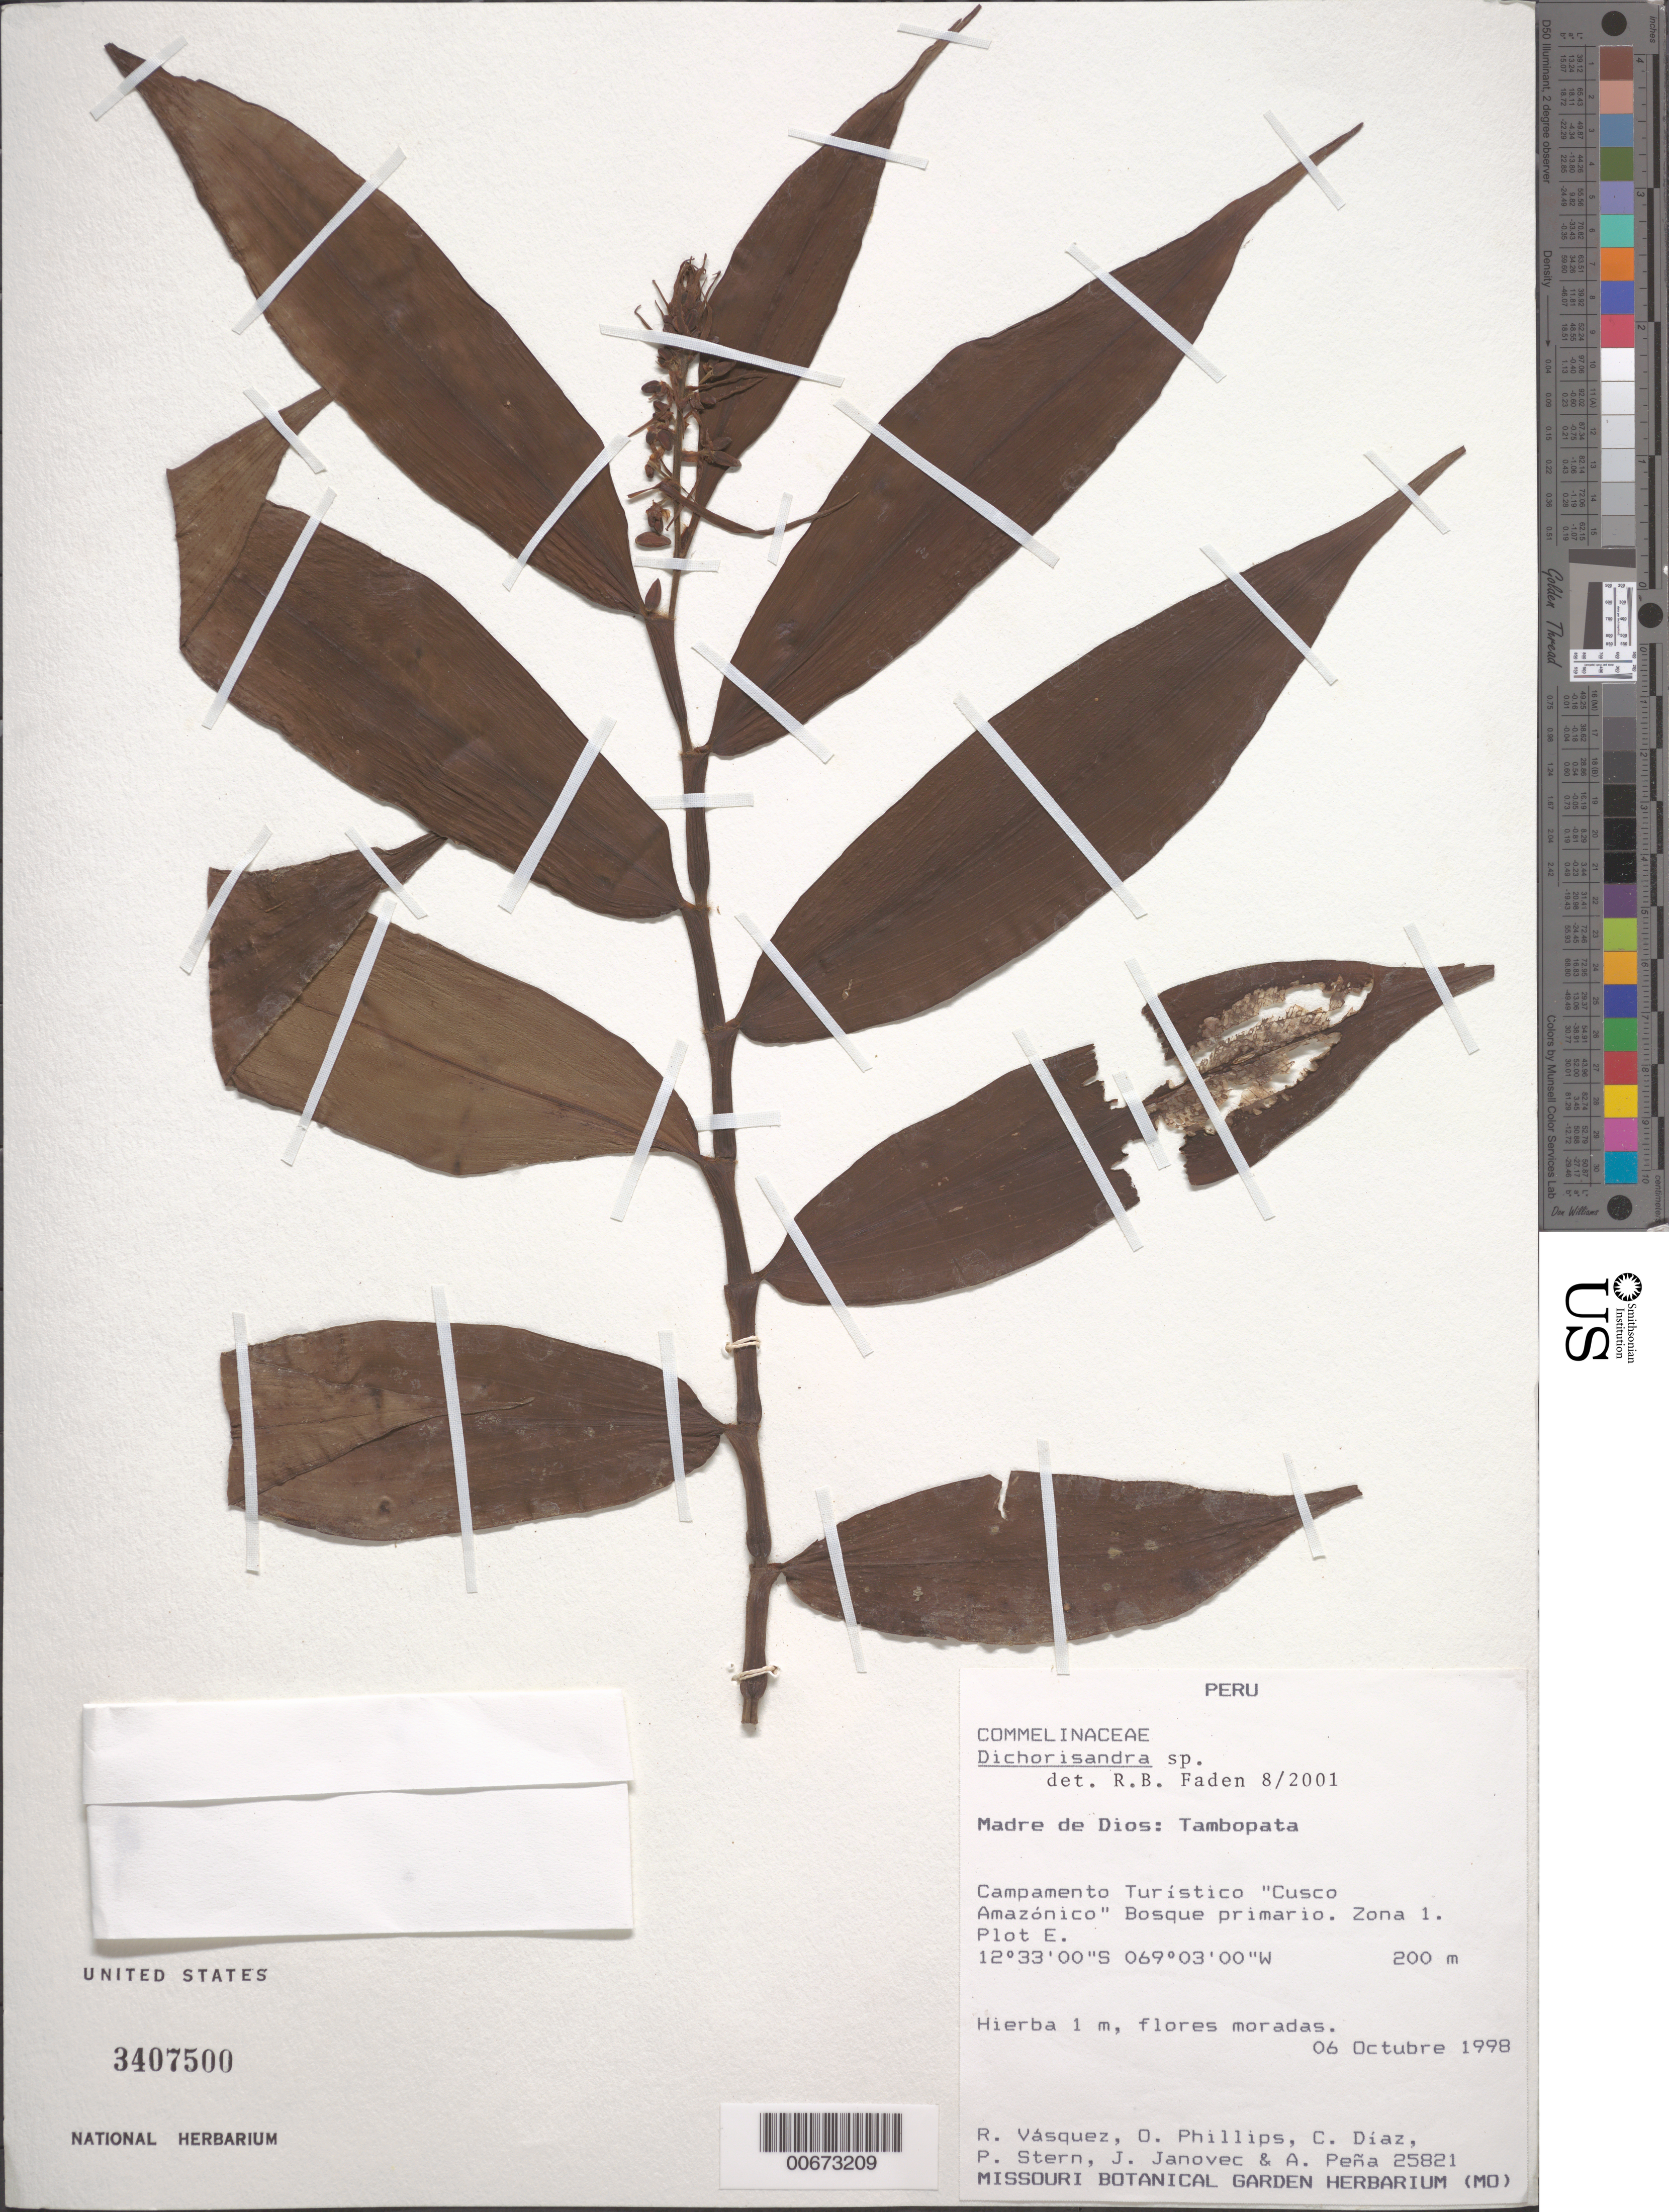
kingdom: Plantae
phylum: Tracheophyta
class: Liliopsida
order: Commelinales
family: Commelinaceae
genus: Dichorisandra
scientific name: Dichorisandra sp.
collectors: R. Vasquez, O. Phillips, C. Díaz, P. Stern, J.P. Janovec & A. Pena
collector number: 25821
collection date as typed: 06 Oct 1998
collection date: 1998-10-06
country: Peru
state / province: Madre de Dios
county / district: Tambopata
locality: Campanemto Turistico,"Cusco Amazonico".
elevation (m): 200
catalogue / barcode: US 3407500